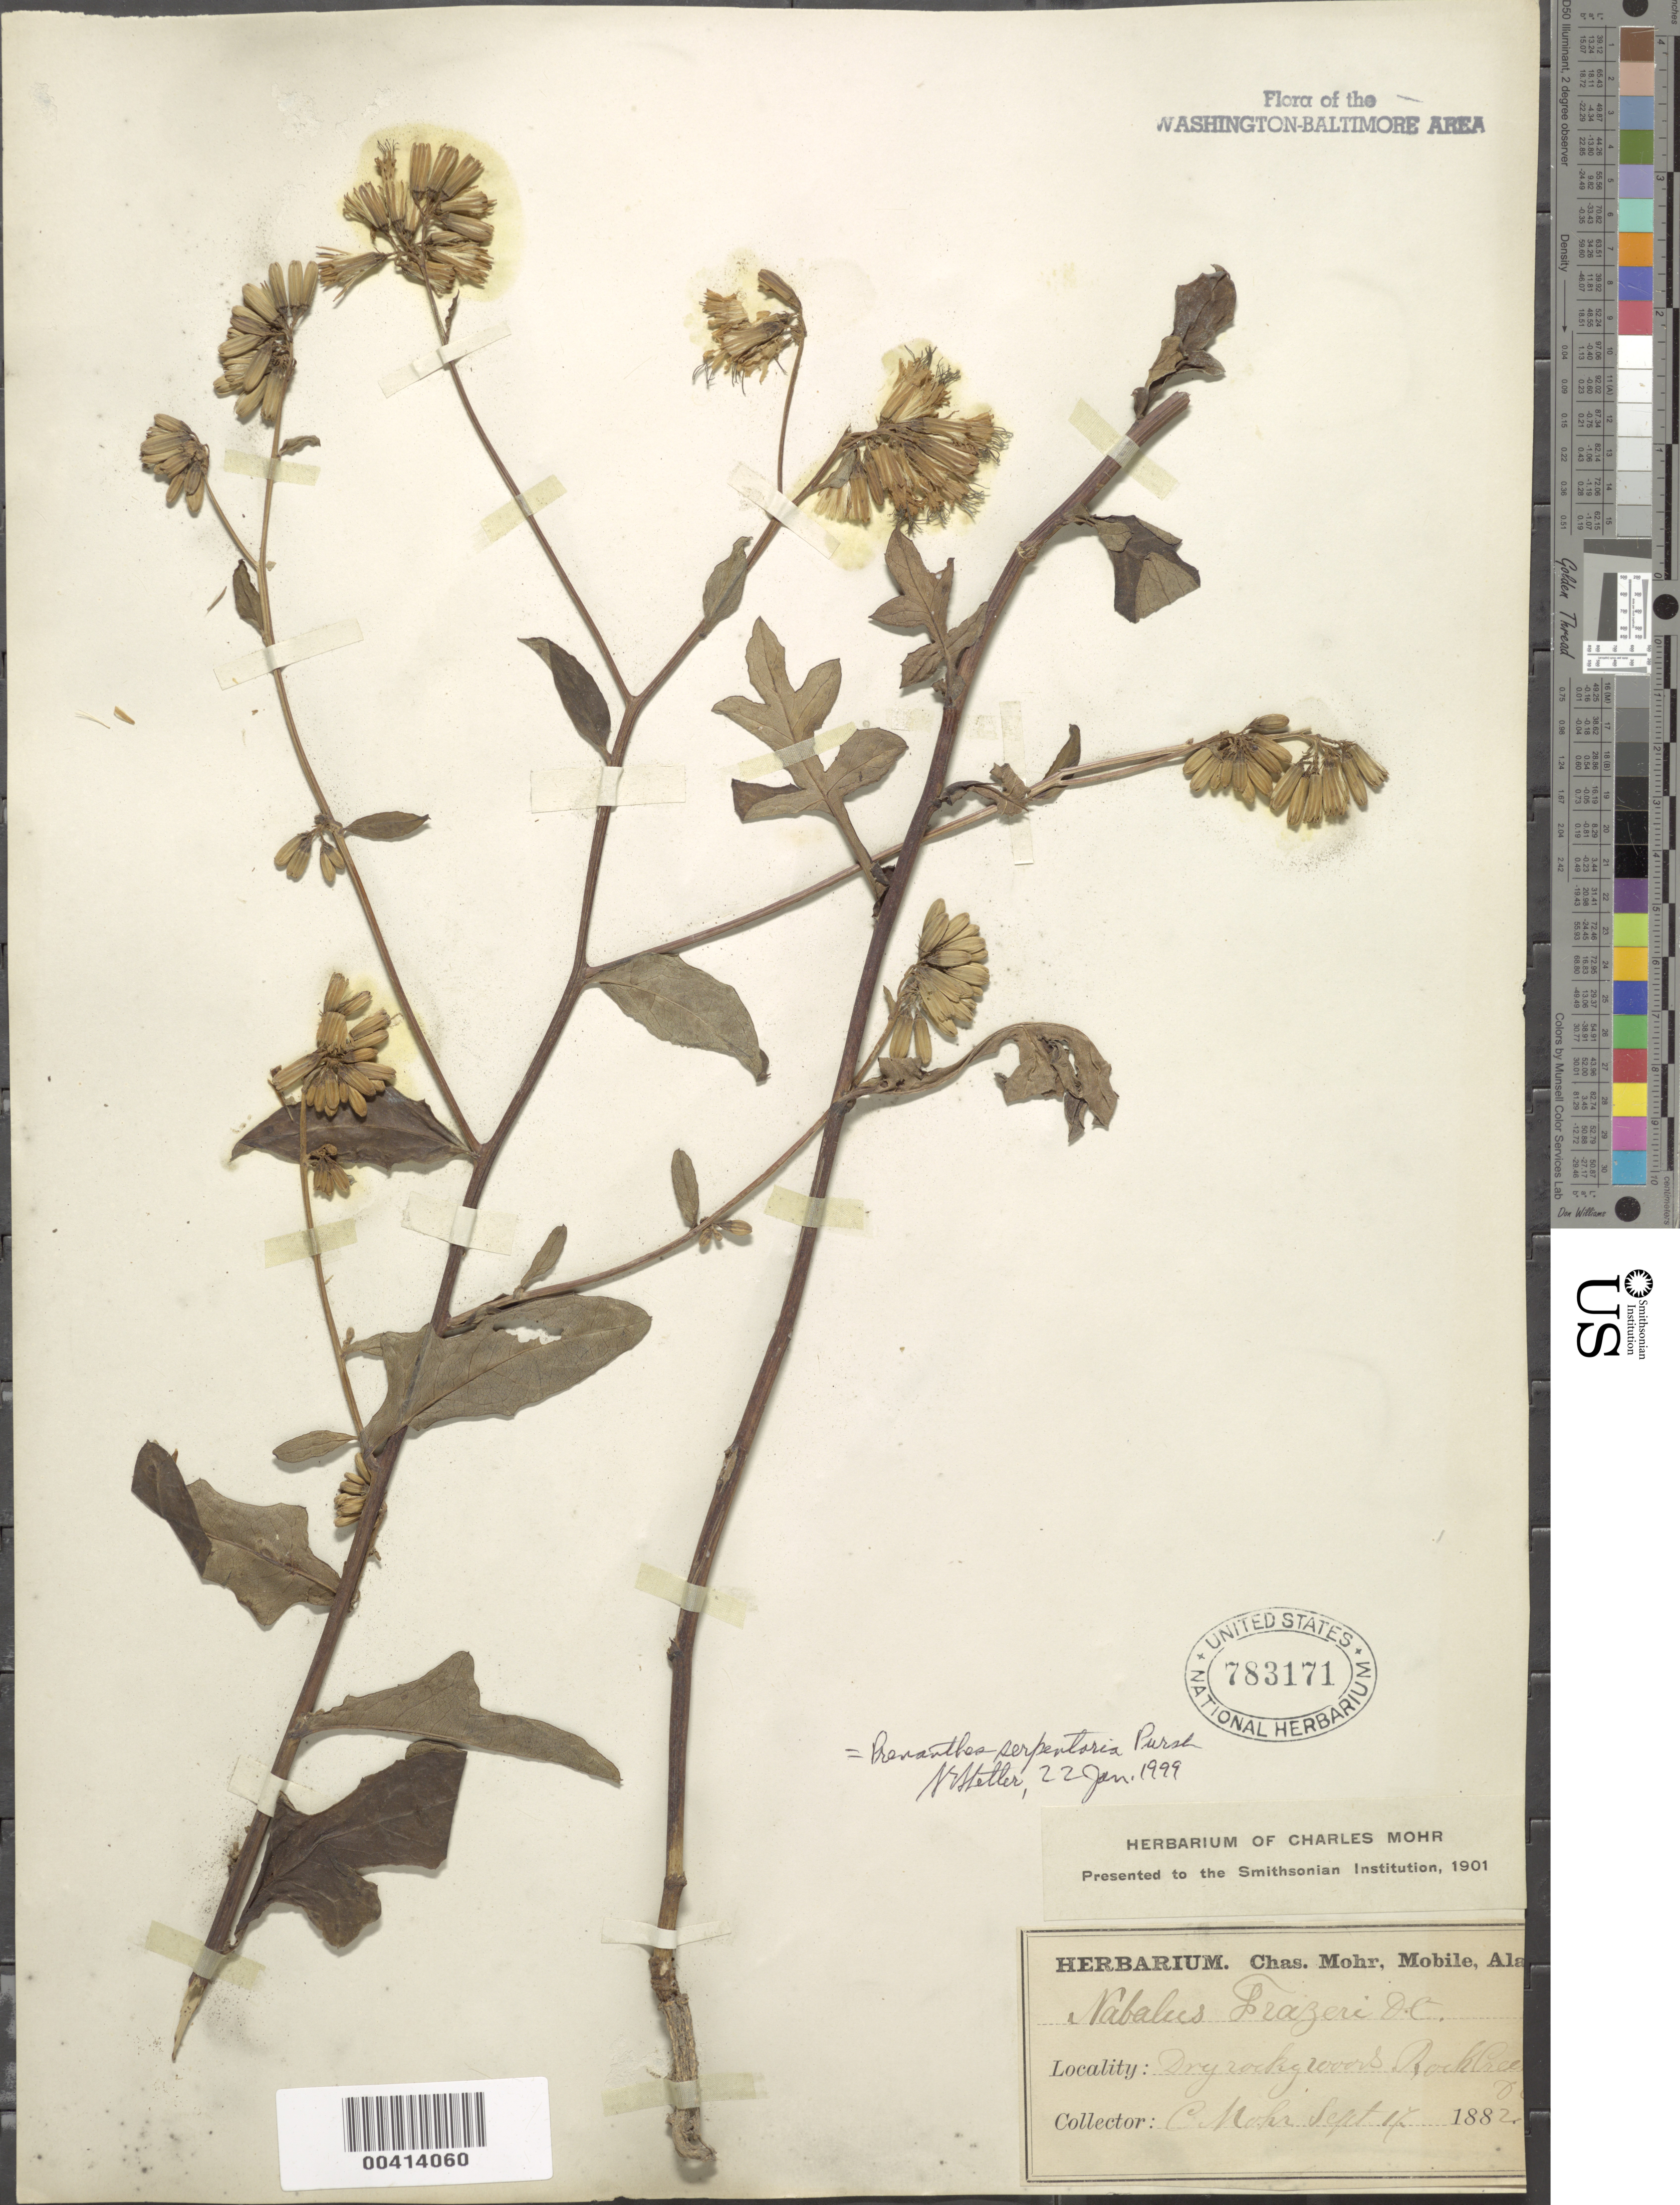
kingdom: Plantae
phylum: Tracheophyta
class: Magnoliopsida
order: Asterales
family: Asteraceae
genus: Nabalus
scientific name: Nabalus serpentarius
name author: (Pursh) Hook.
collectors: C. T. Mohr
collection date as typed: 17 Sep 1882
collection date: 1882-09-17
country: United States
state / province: District of Columbia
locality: Rock Creek Rock Creek Park & vicinity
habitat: Dry rocky woods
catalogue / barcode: US 783171